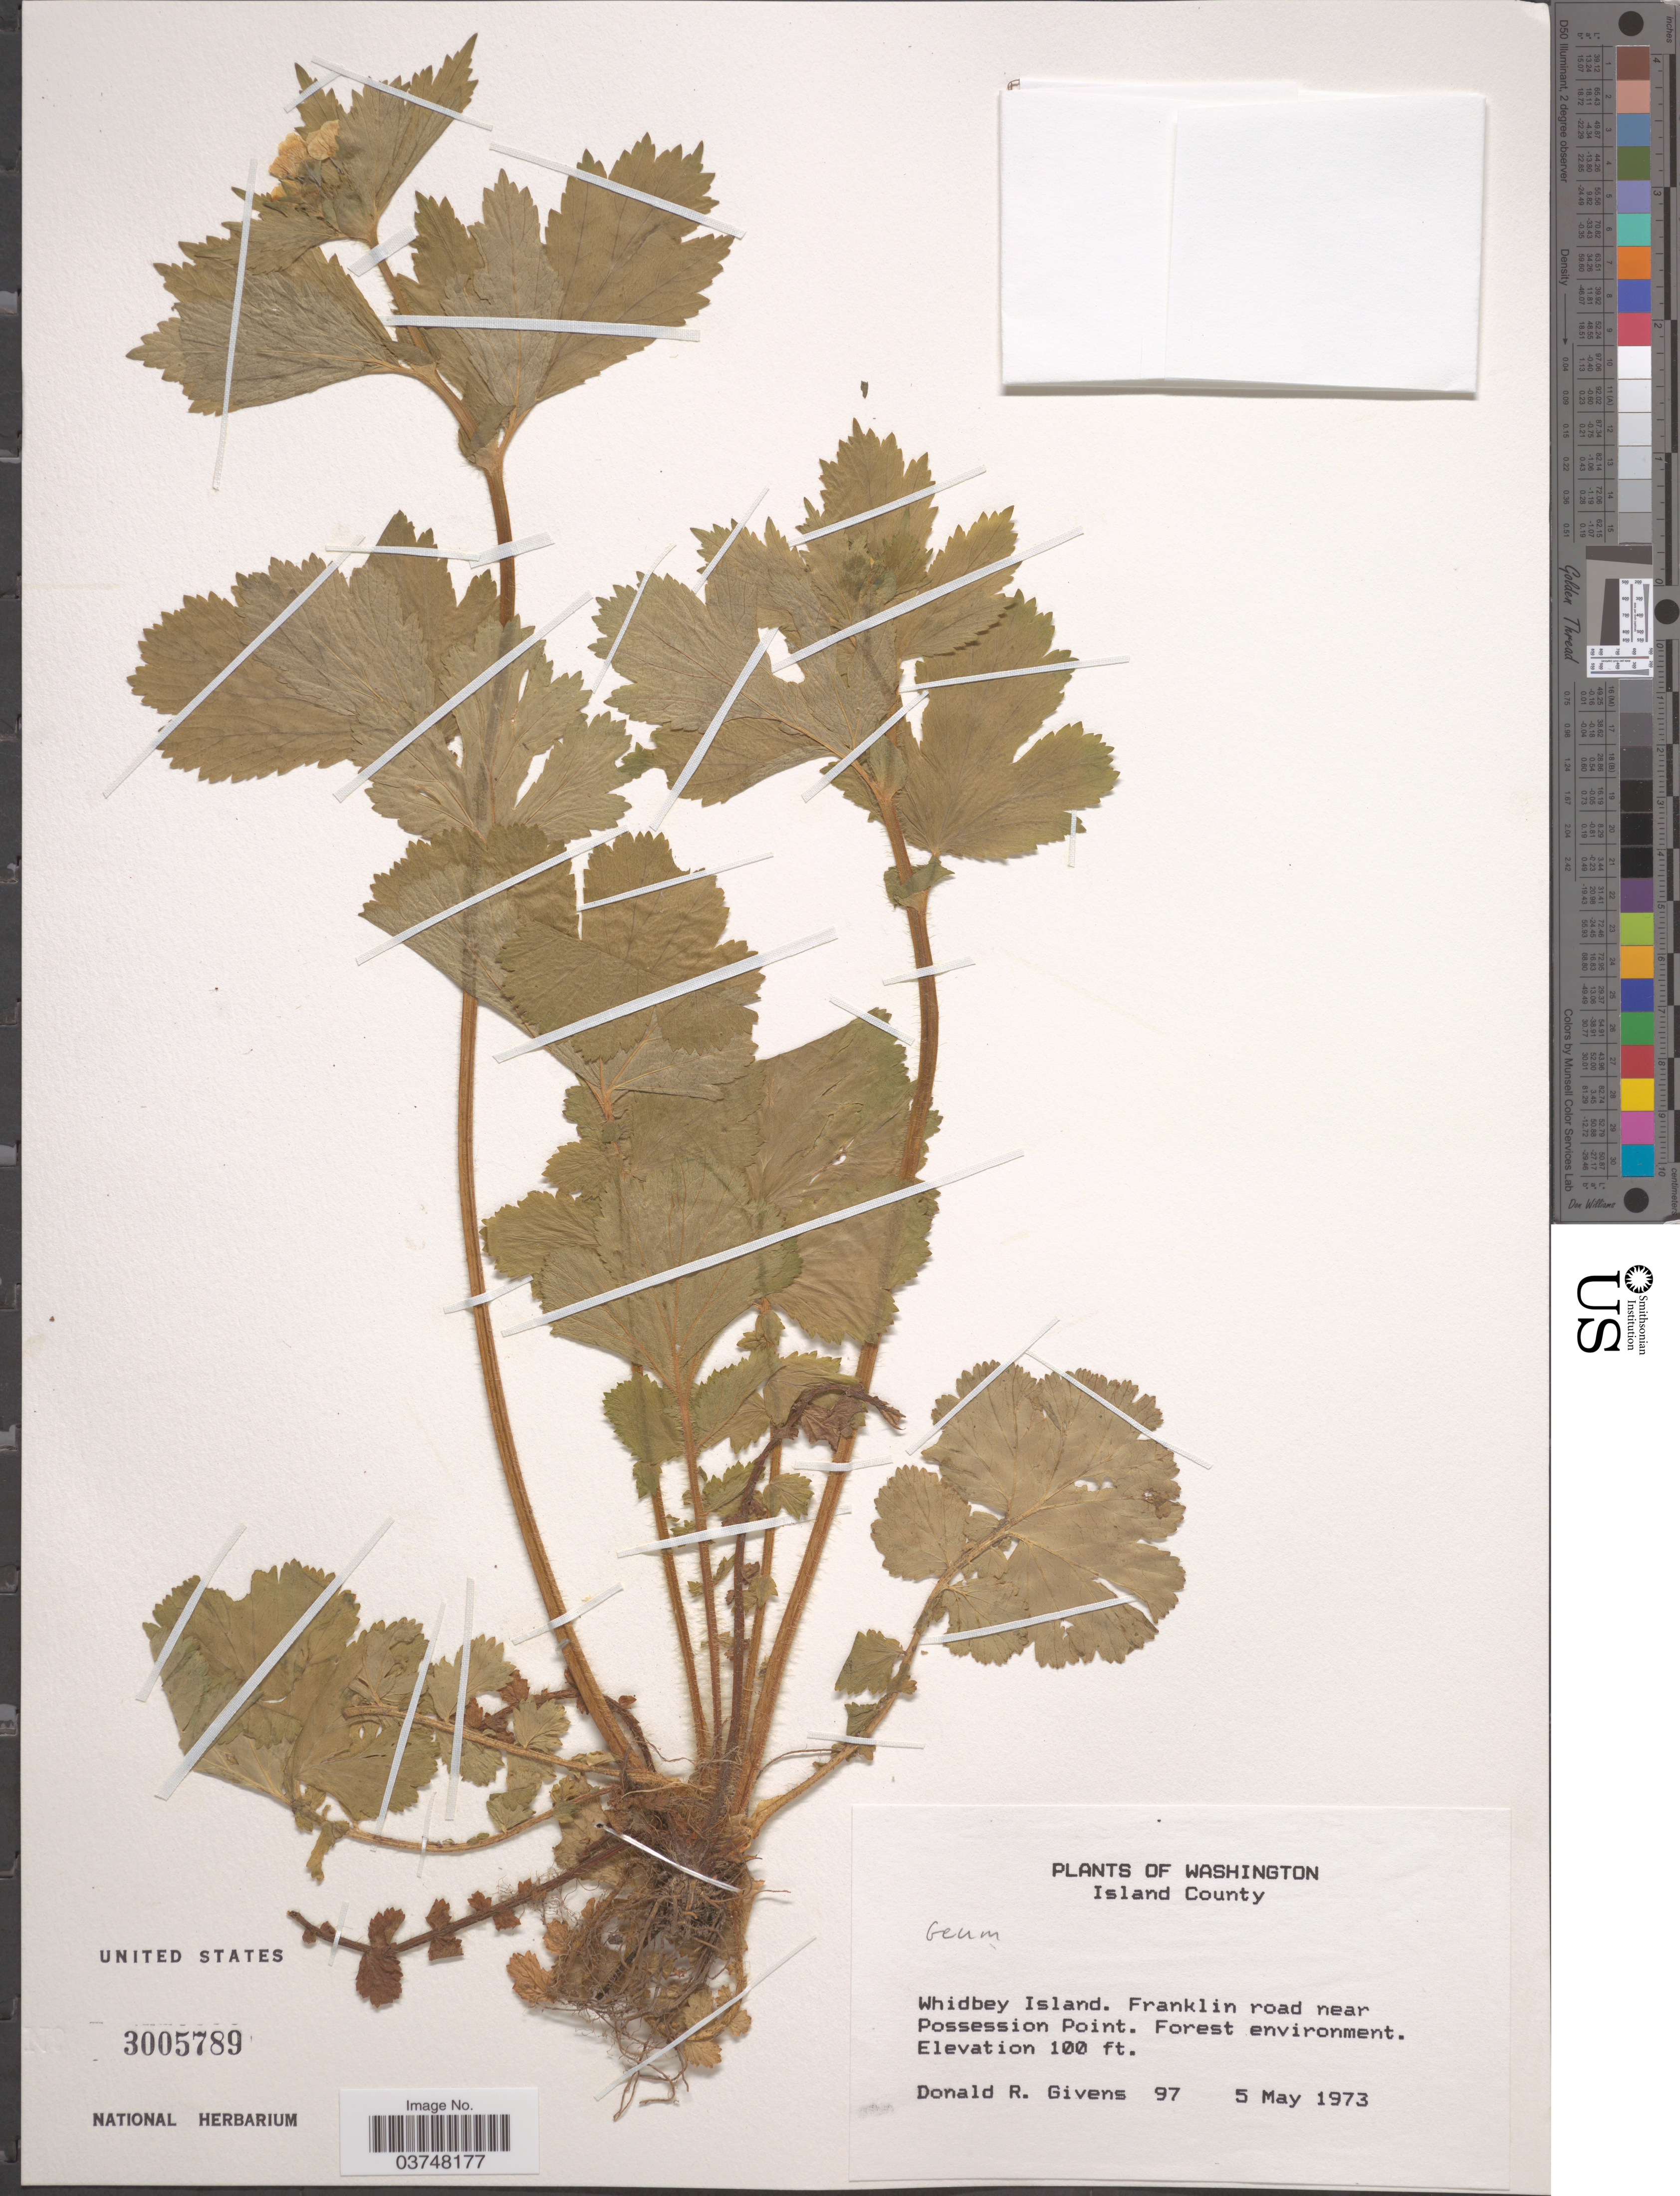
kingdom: Plantae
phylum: Tracheophyta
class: Magnoliopsida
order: Rosales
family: Rosaceae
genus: Geum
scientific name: Geum sp.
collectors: D. Givens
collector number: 97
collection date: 1973-05-05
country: United States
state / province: Washington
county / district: Island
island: Whidbey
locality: Island County. Whidbey Island. Franklin road near Possession Point. Forest environment.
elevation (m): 30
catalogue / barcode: US 3005789